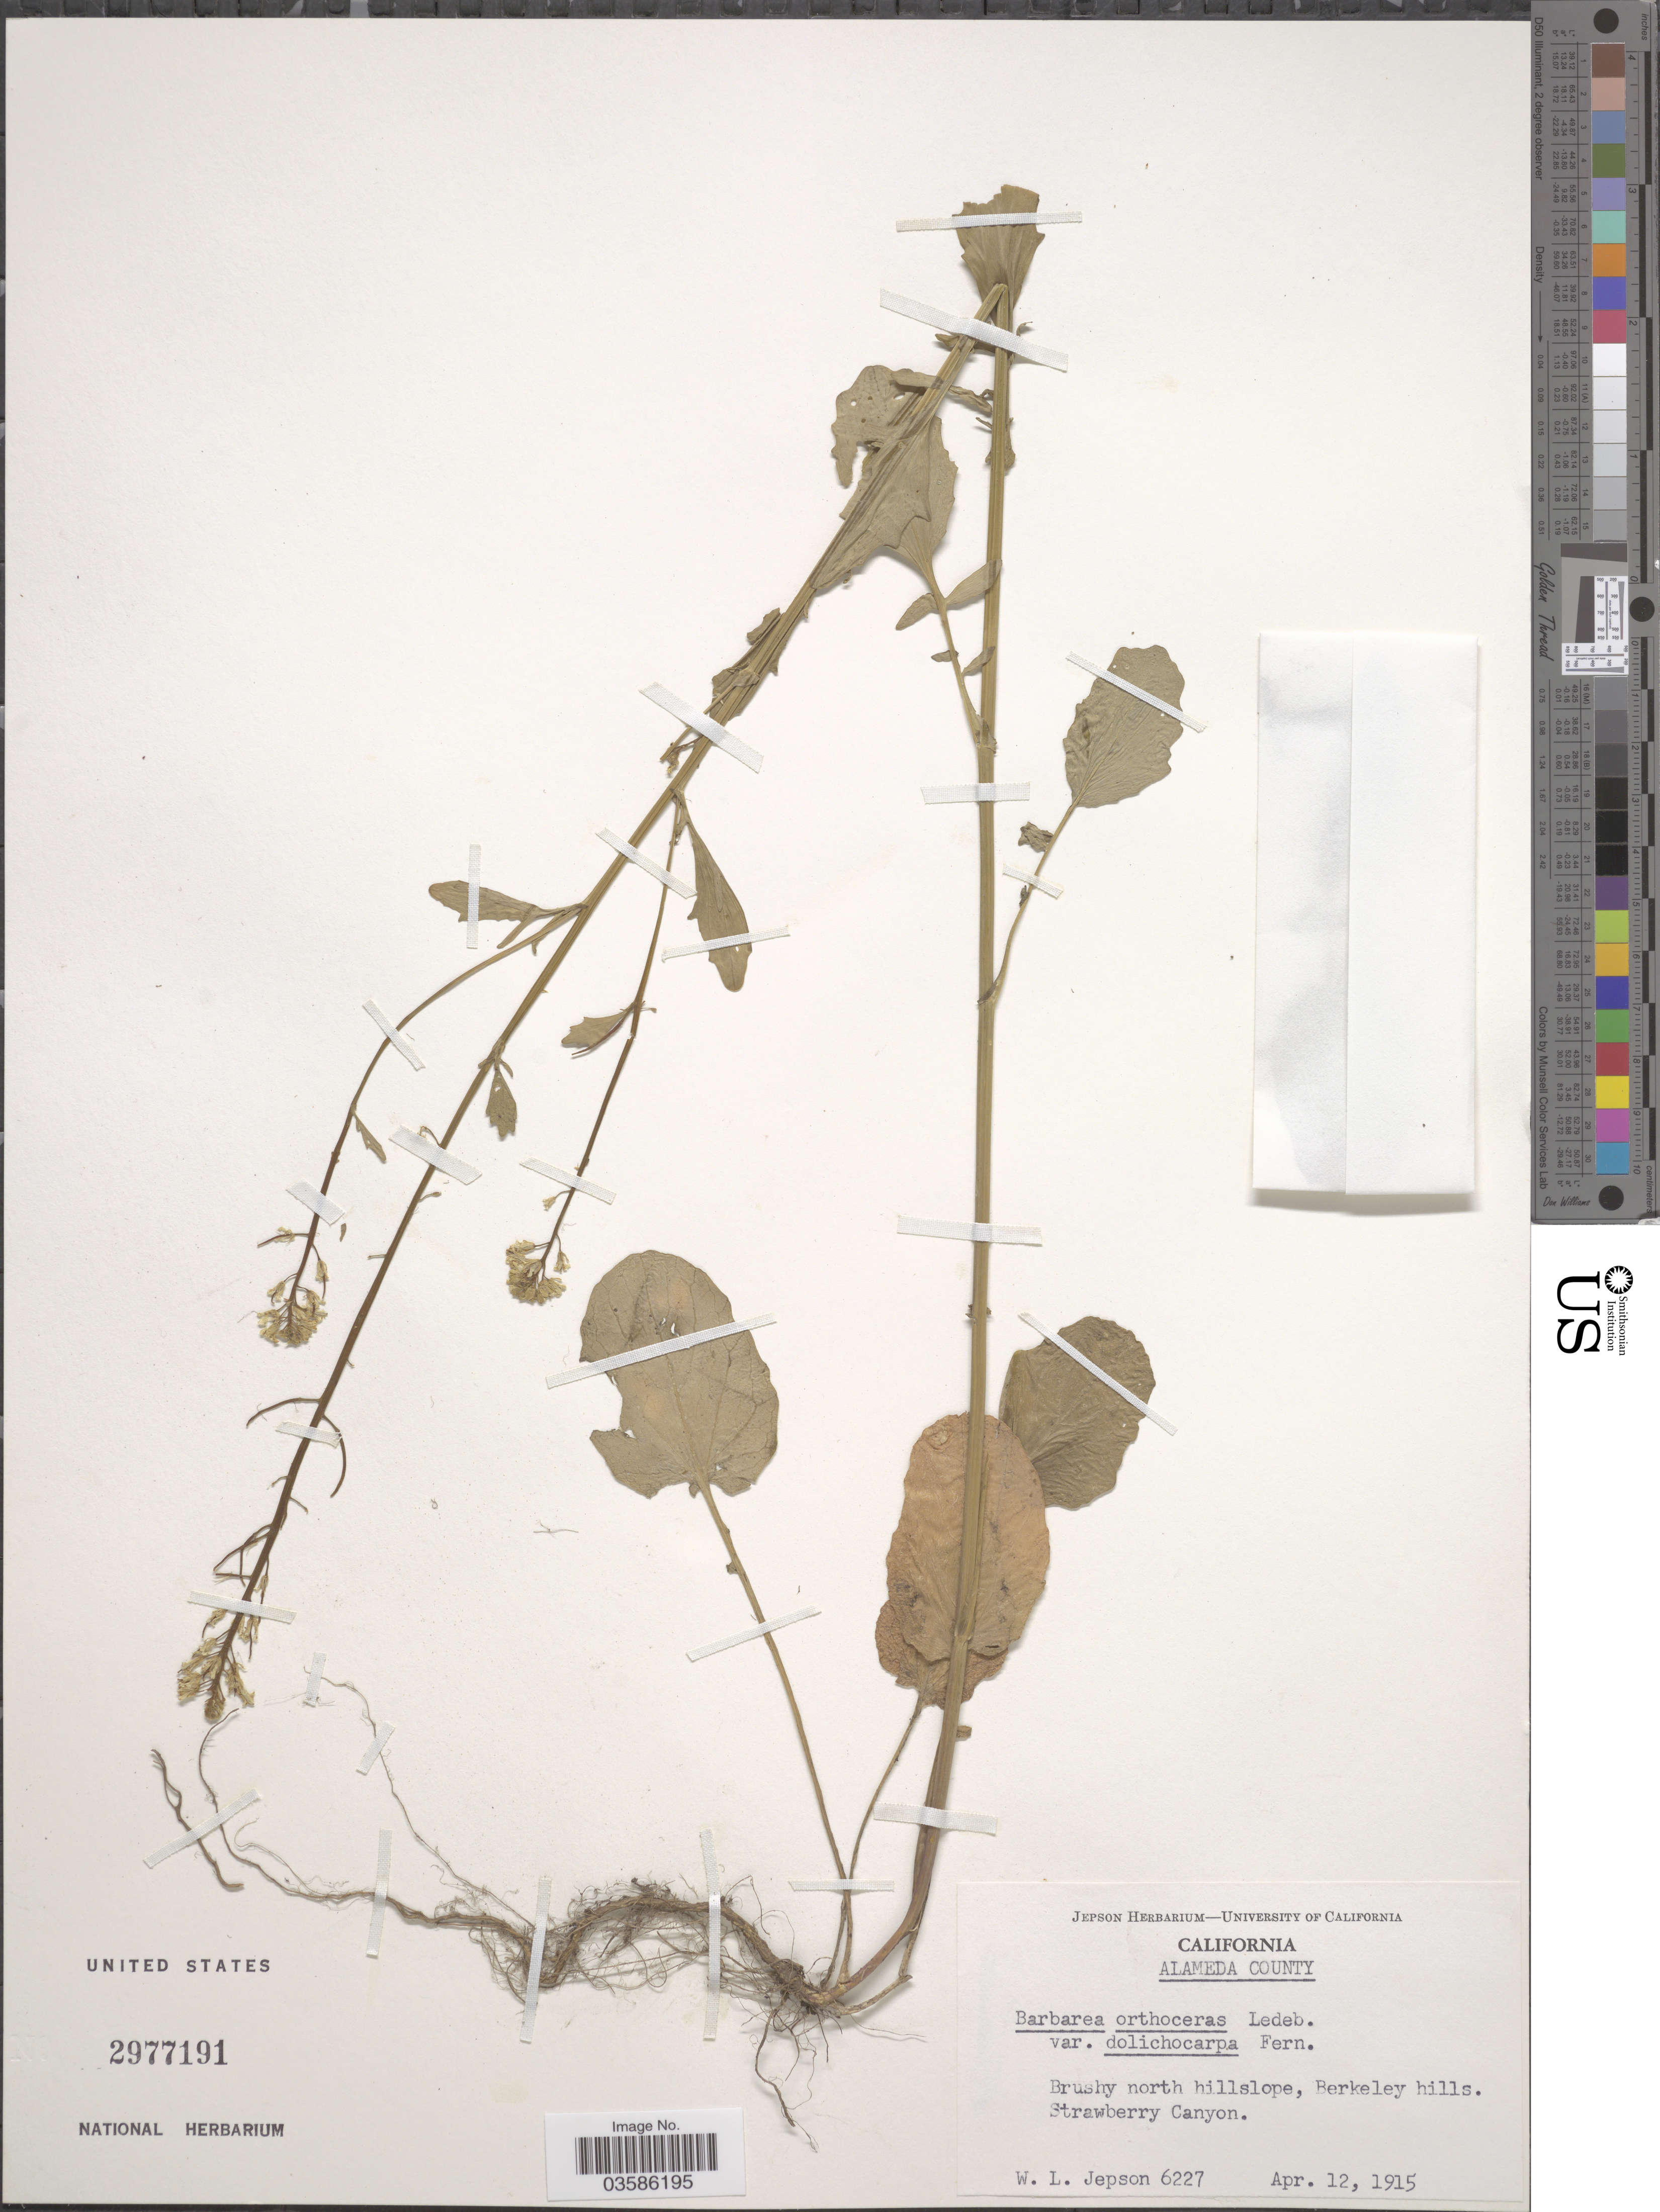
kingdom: Plantae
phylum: Tracheophyta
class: Magnoliopsida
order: Brassicales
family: Brassicaceae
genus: Barbarea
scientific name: Barbarea orthoceras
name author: Ledeb.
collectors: W. L. Jepson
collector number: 6227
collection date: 1915-04-12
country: United States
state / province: California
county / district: Alameda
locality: Alameda County. Brushy north hillslope, Berkeley hills. Strawberry Canyon.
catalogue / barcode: US 2977191